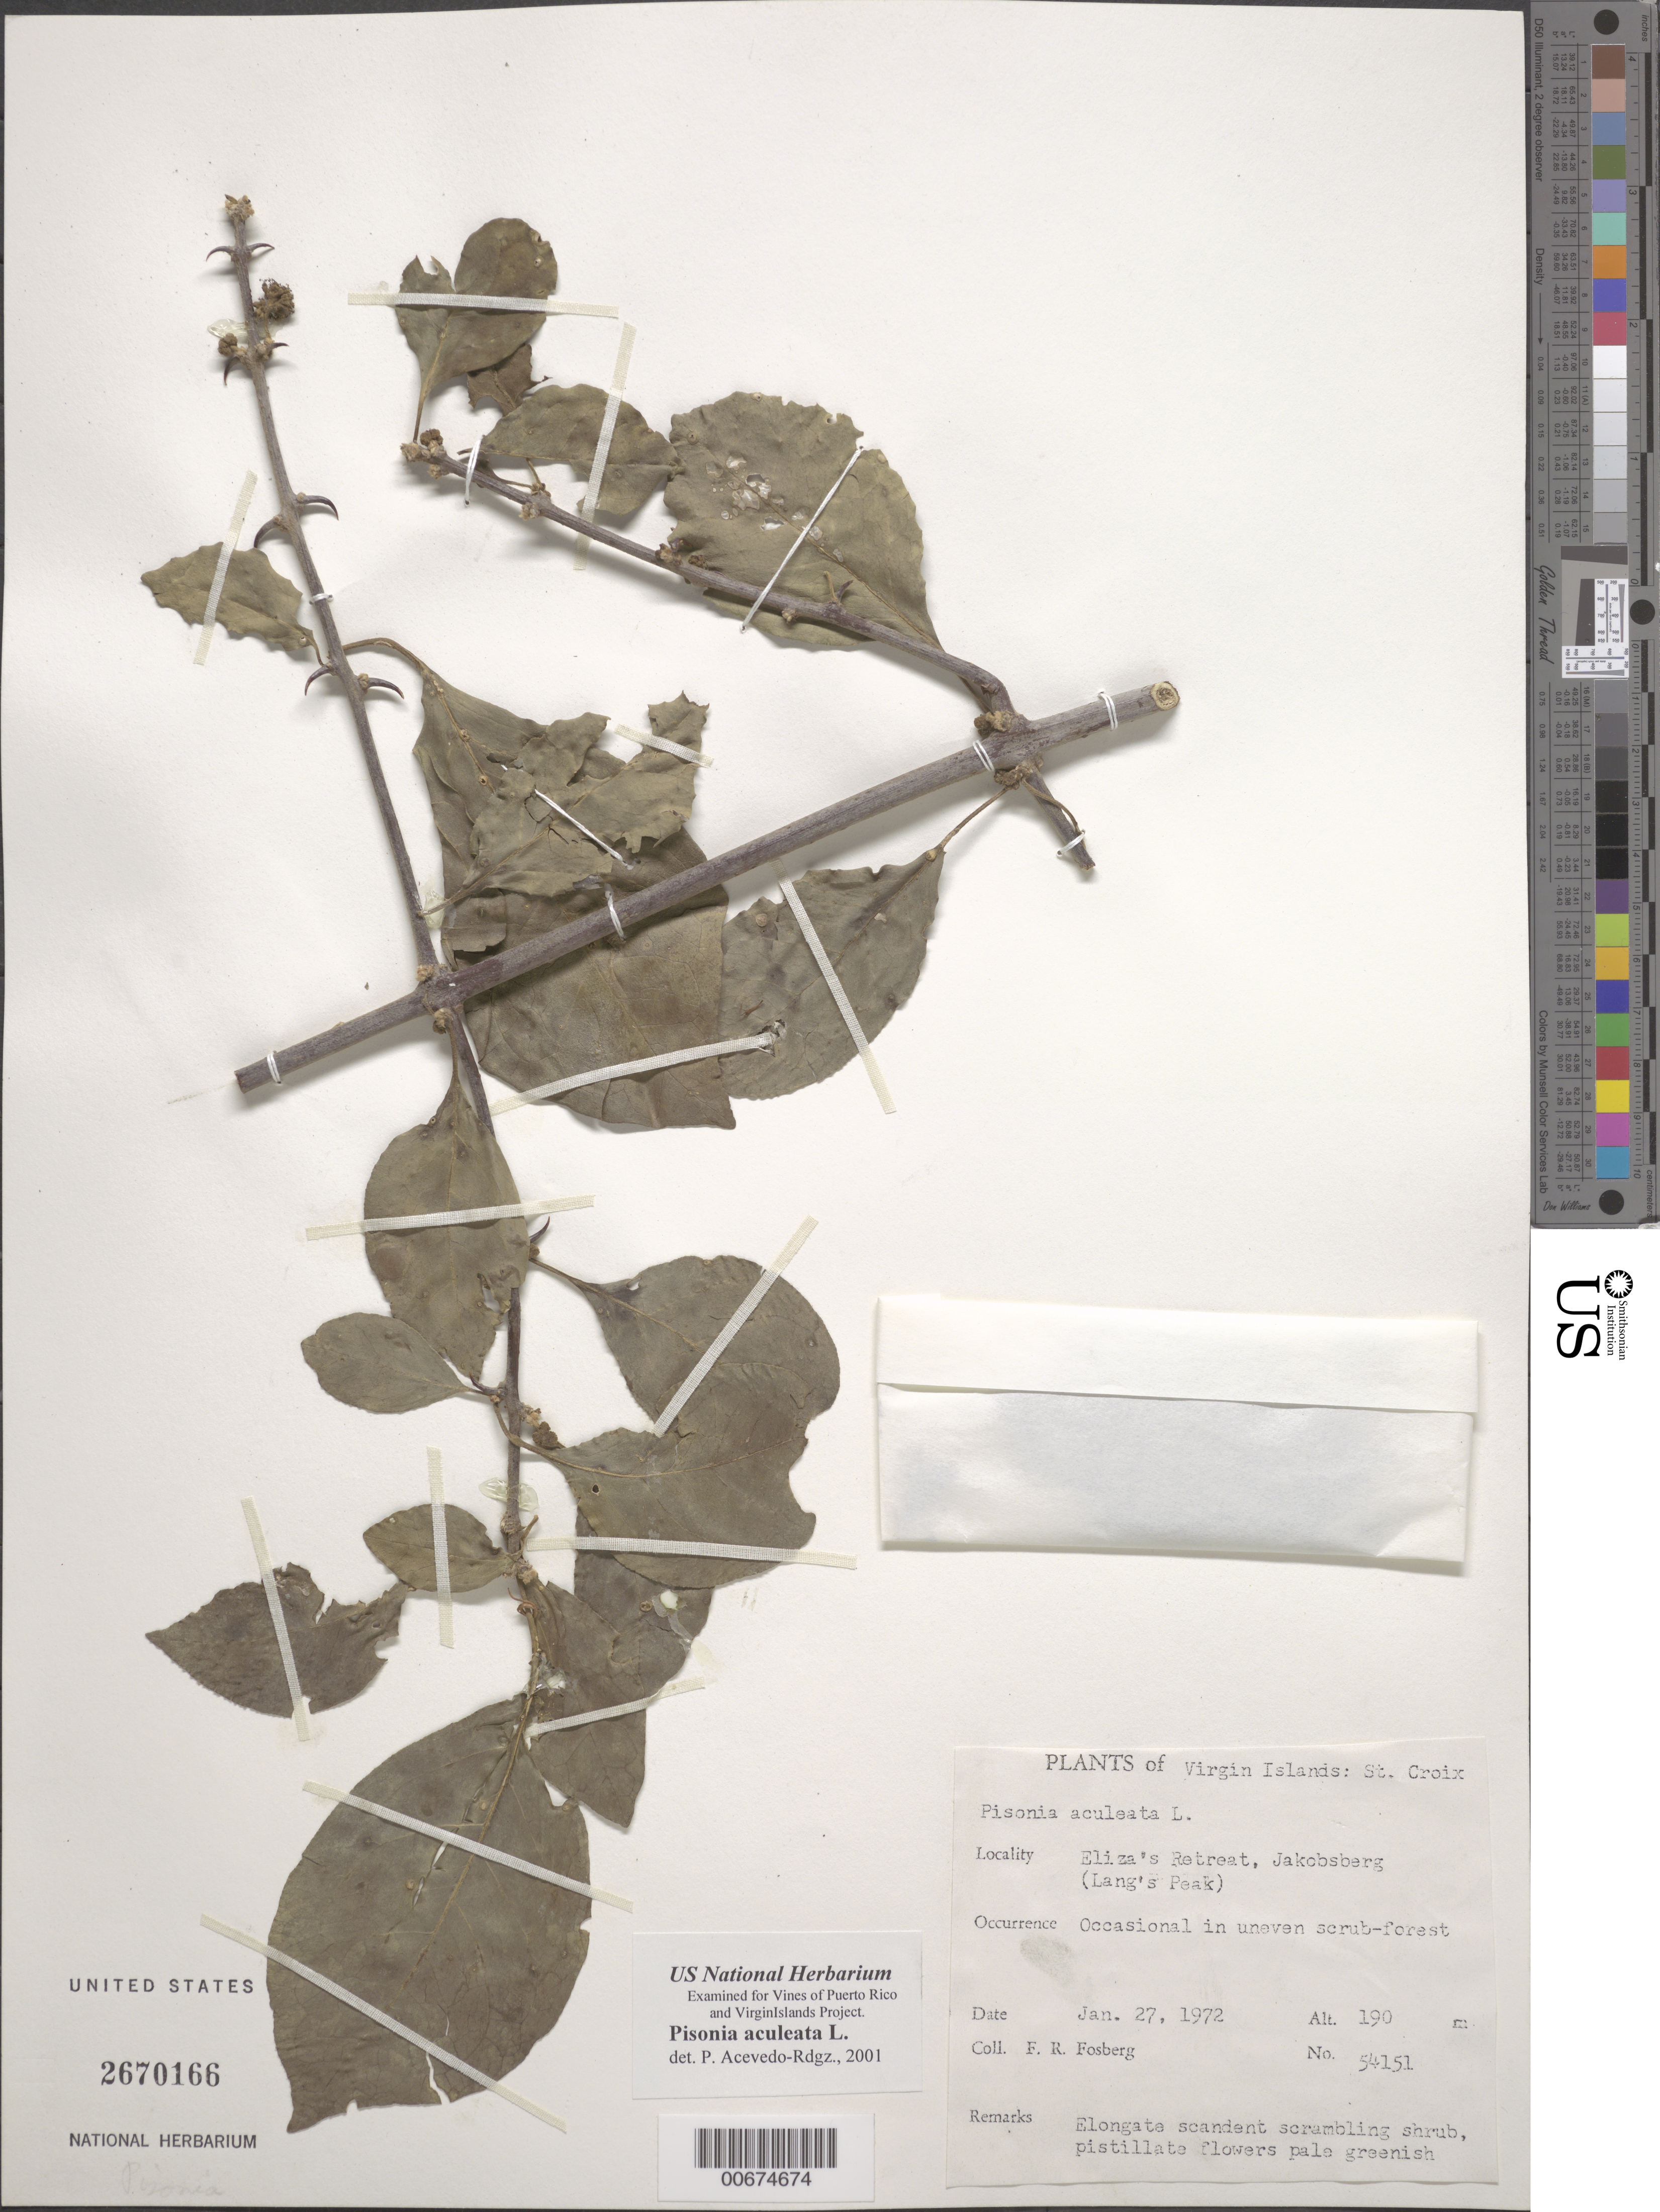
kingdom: Plantae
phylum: Tracheophyta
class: Magnoliopsida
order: Caryophyllales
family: Nyctaginaceae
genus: Pisonia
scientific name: Pisonia aculeata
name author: L.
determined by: Acevedo-Rodríguez, P., (BOT), Smithsonian Institution - National Museum of Natural History (UNITED STATES)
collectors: F. R. Fosberg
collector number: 54151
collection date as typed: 27 Jan 1972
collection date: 1972-01-27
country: U.S. Virgin Islands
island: St. Croix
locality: Eliza's Retreat, Jakobsberg (Lang's Peak)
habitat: in uneven scrub-forest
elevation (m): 190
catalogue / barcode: US 2670166